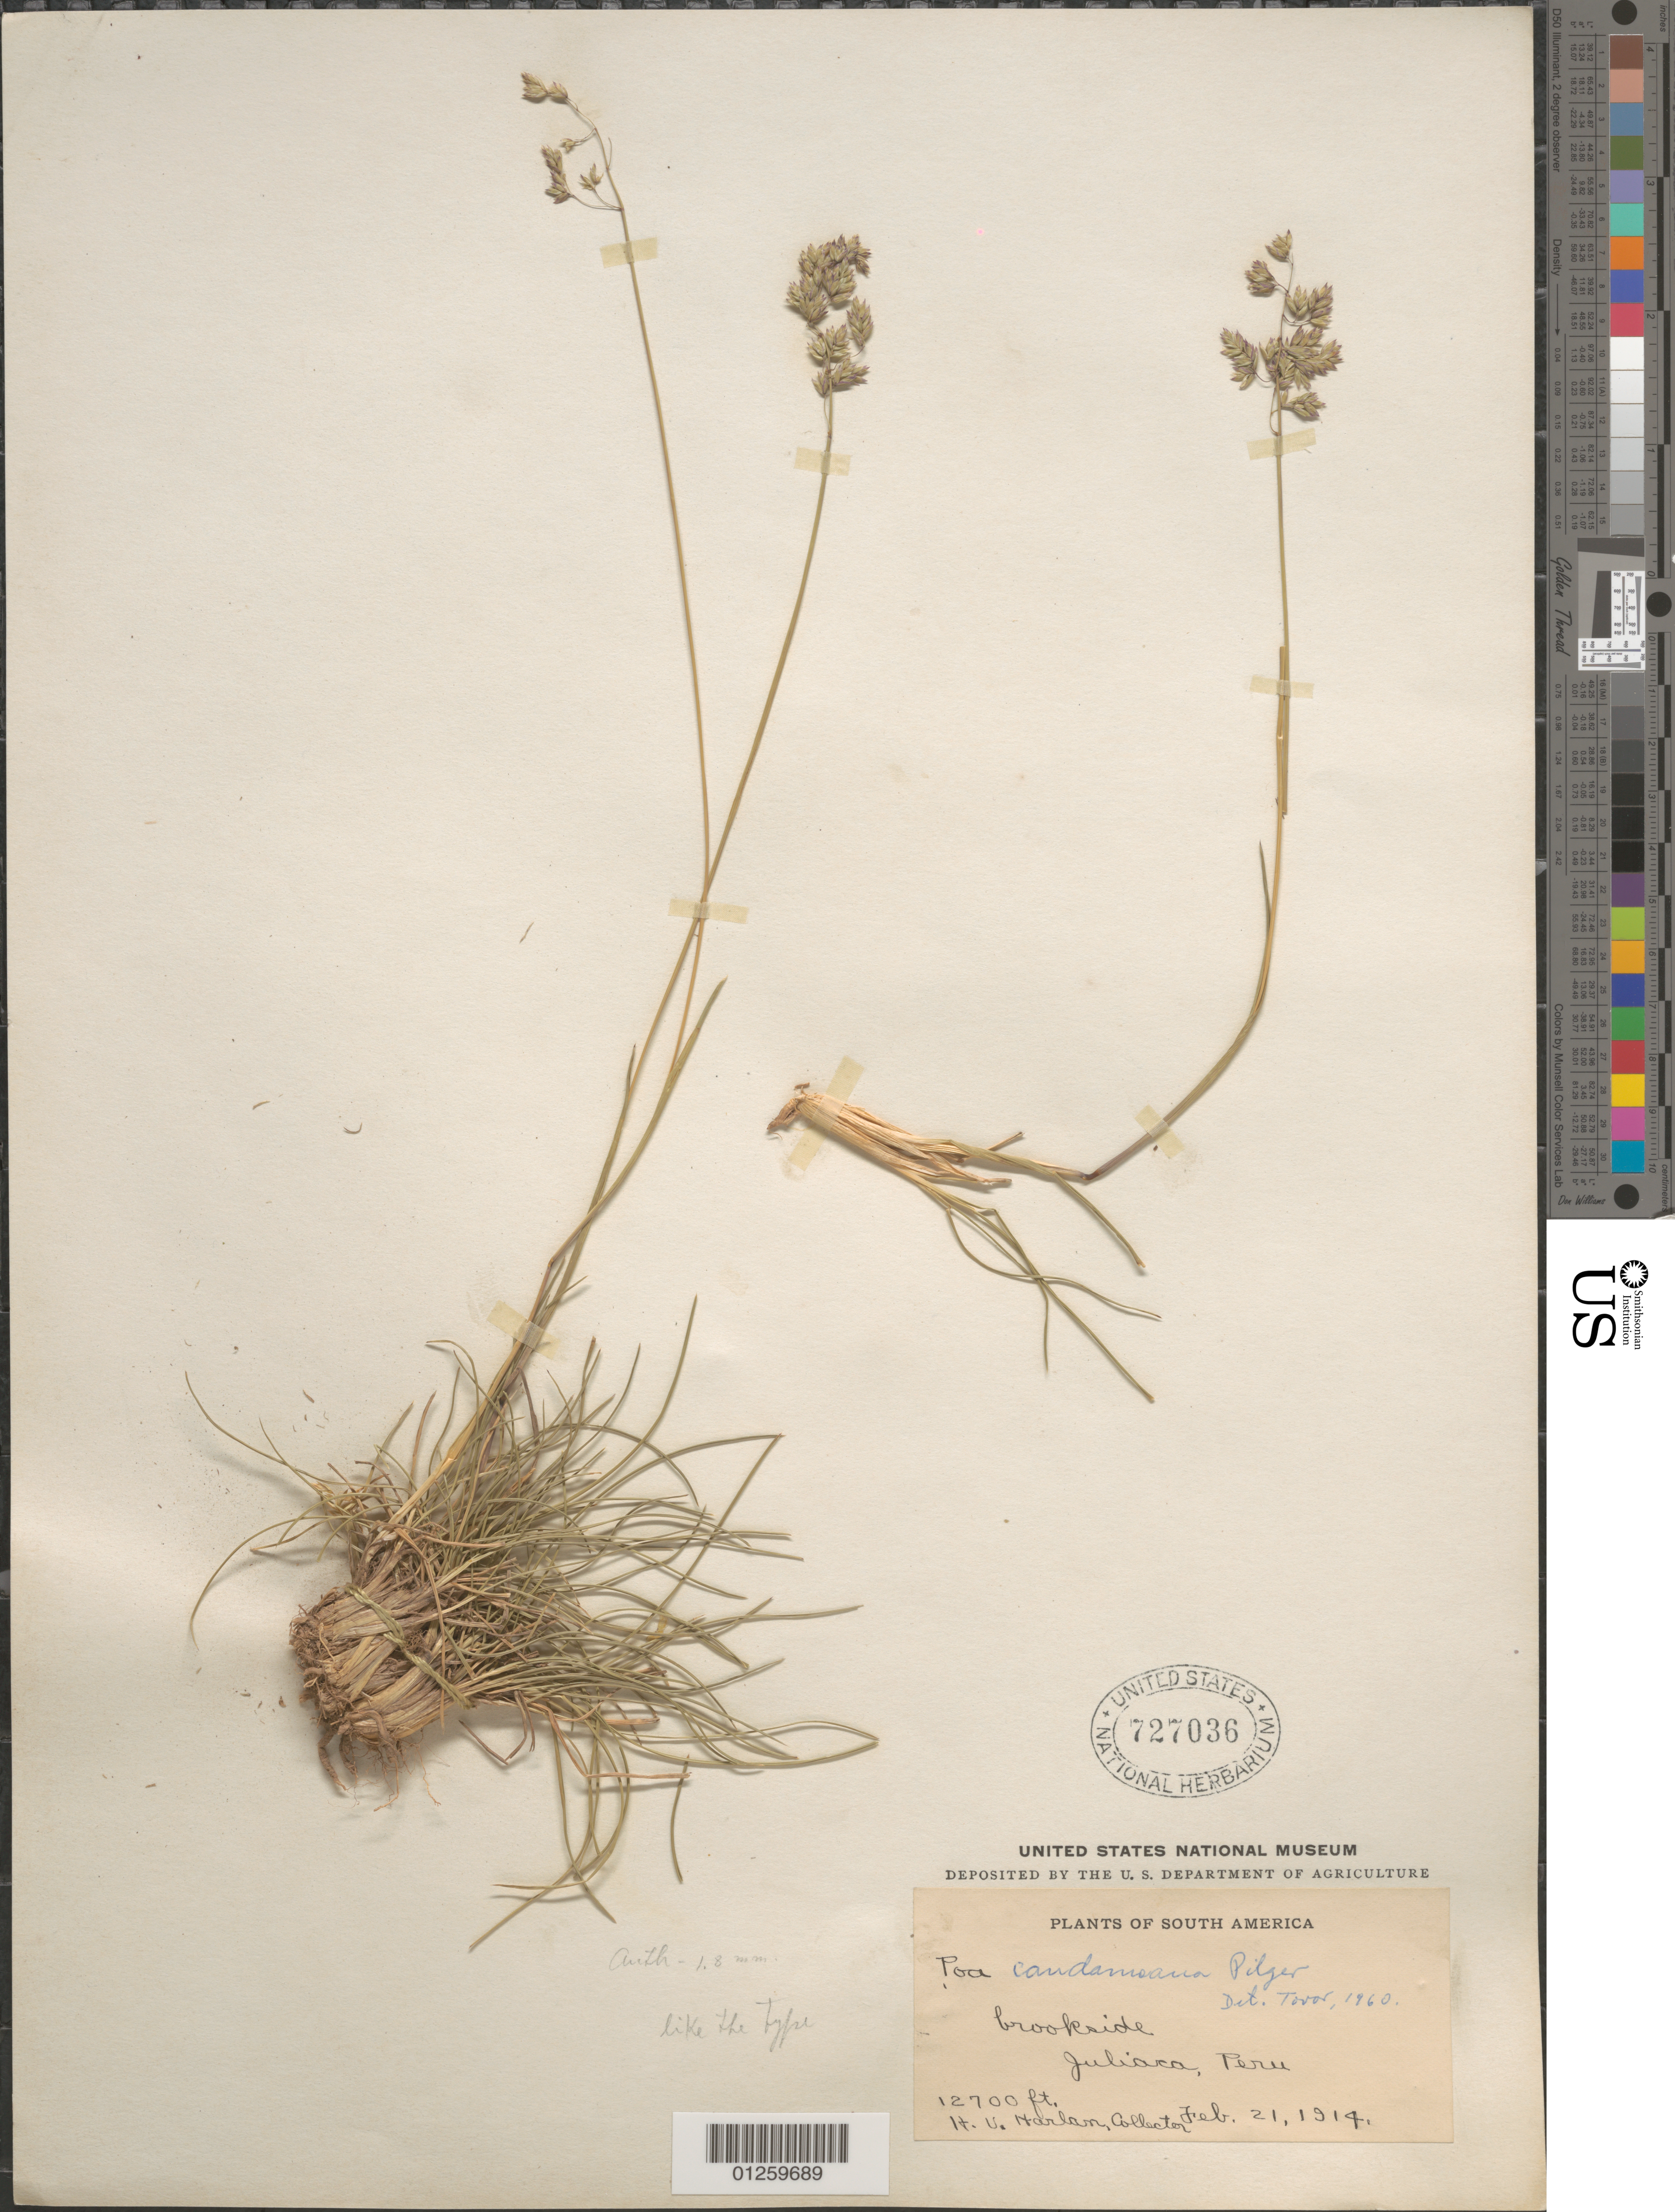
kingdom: Plantae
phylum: Tracheophyta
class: Liliopsida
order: Poales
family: Poaceae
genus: Poa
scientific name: Poa candamoana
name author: Pilg.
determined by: Soreng, Robert J., Research Associate (BOT), Smithsonian Institution - National Museum of Natural History (UNITED STATES)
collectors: H. Harlan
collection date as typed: Feb 21, 1914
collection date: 1914-02-21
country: Peru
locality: not primary coll number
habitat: brookside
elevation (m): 3871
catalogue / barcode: US 7270366